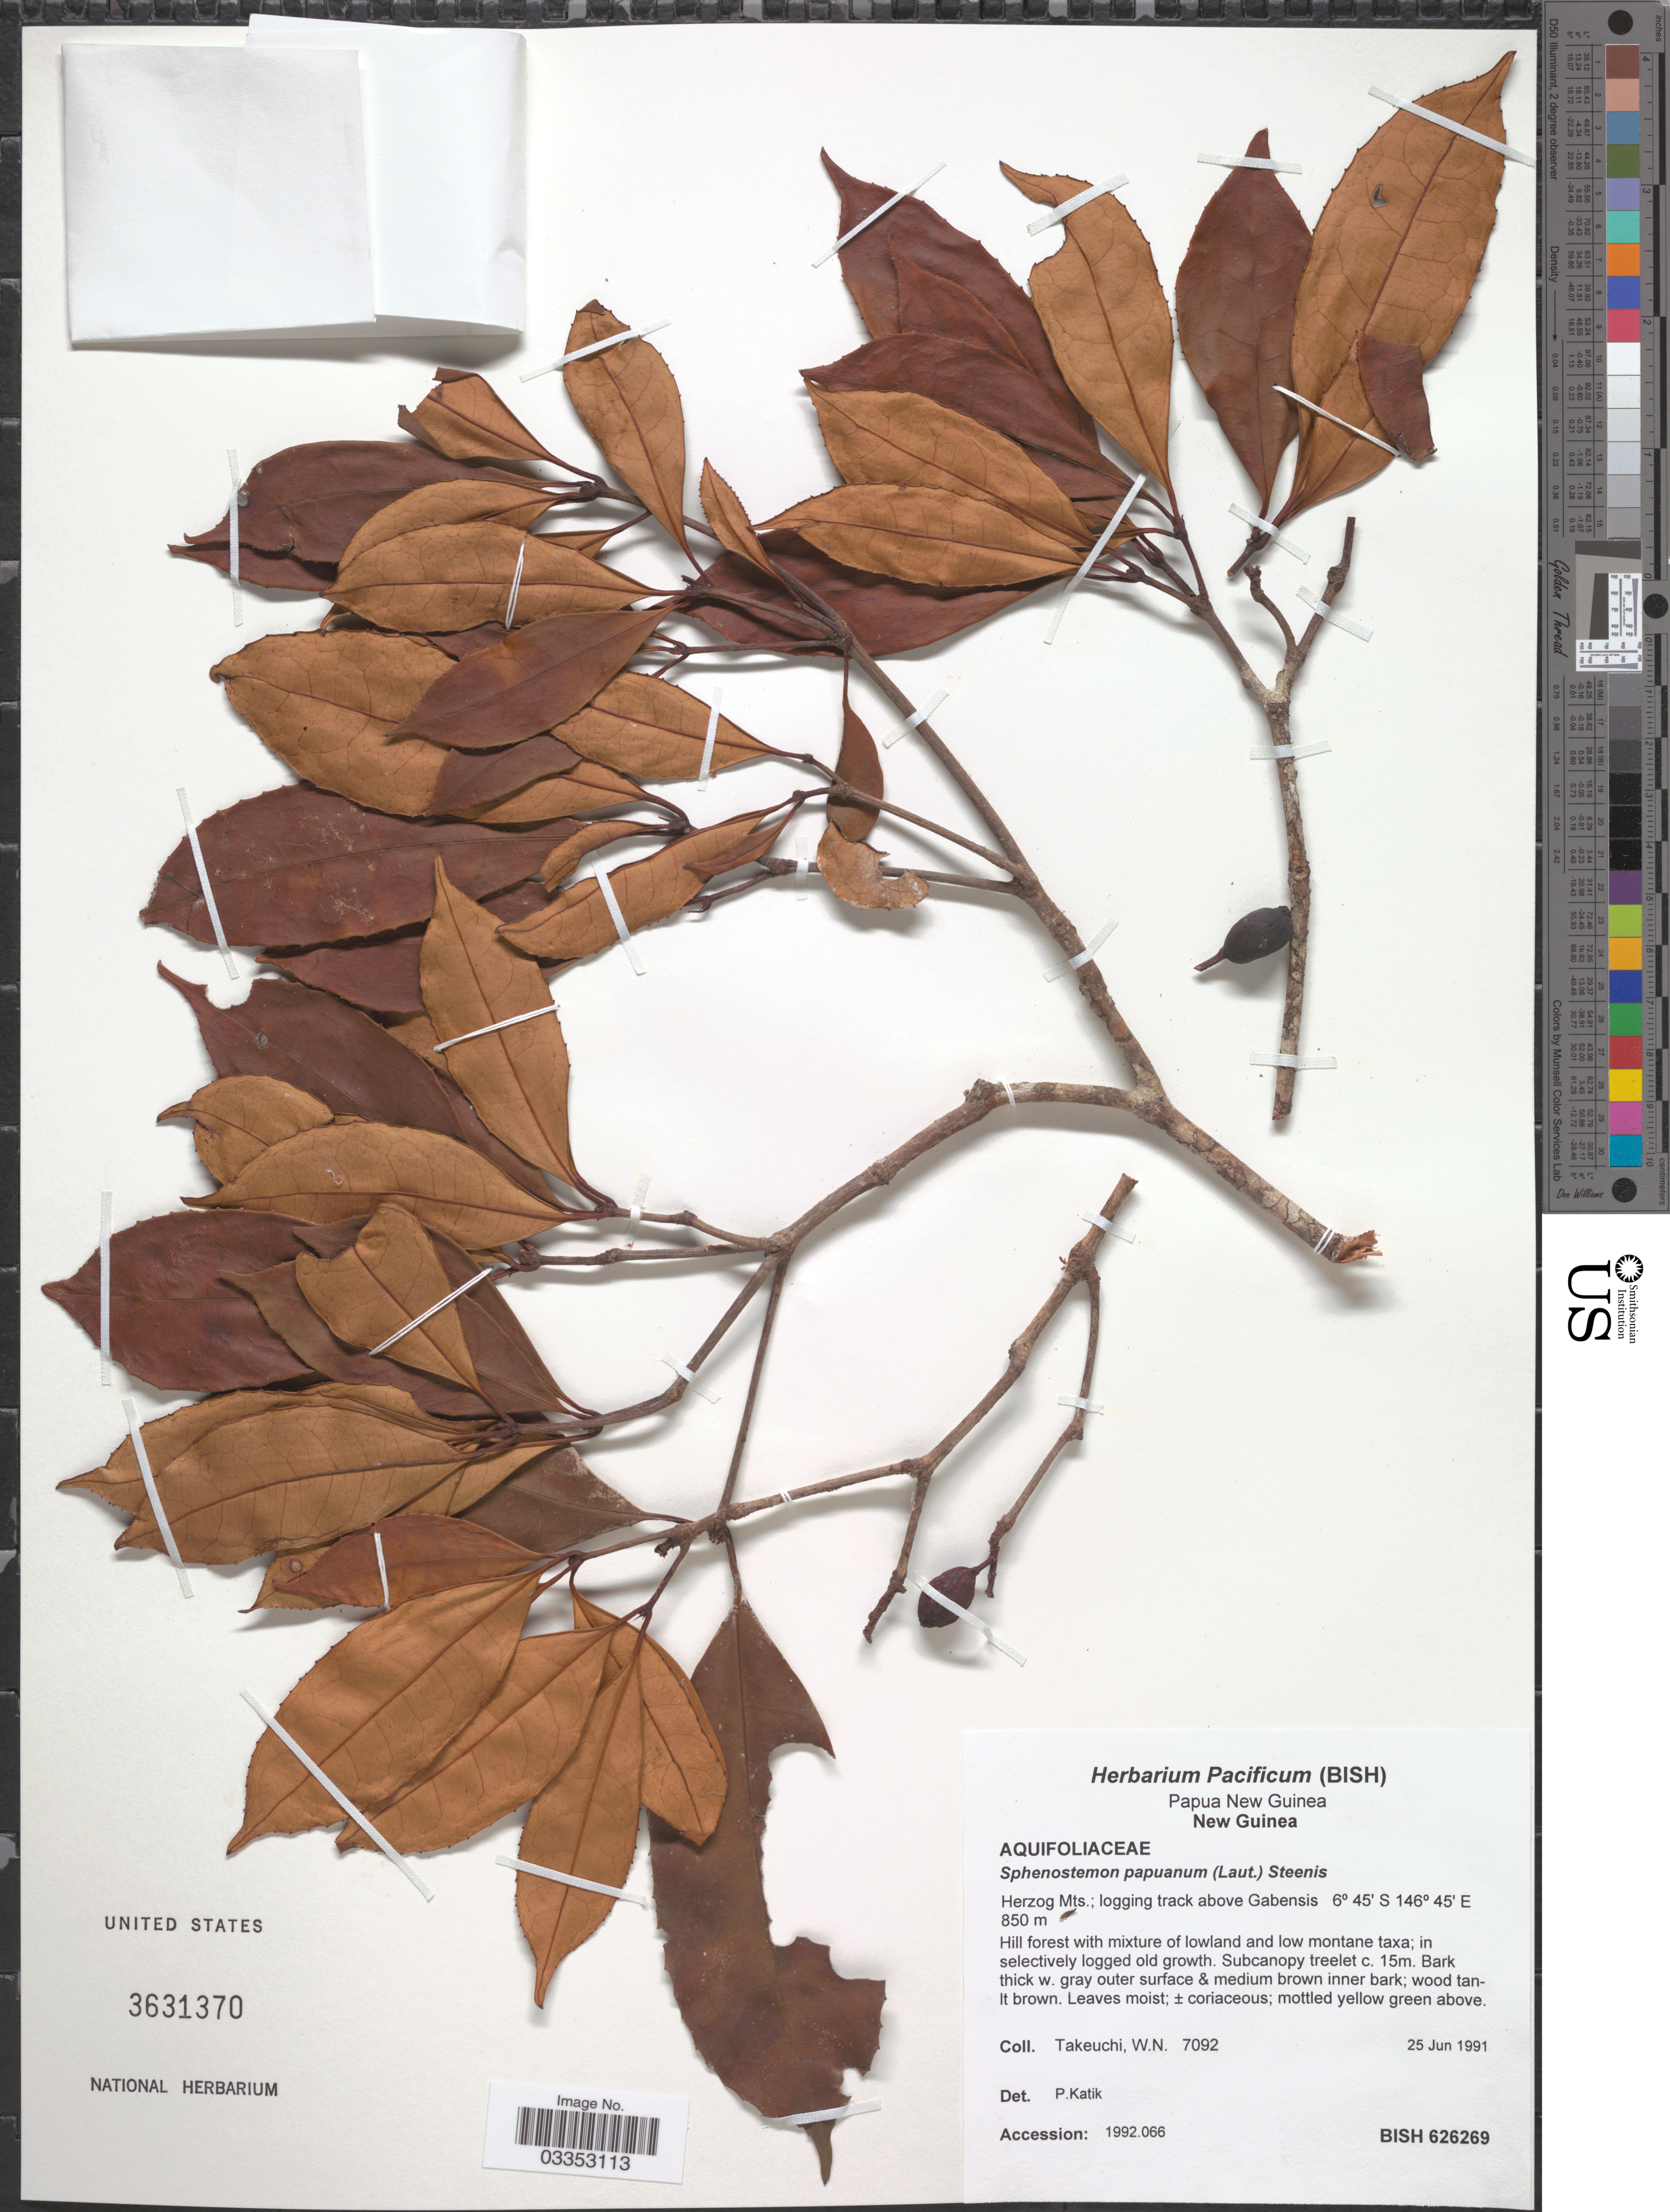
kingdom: Plantae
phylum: Tracheophyta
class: Magnoliopsida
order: Paracryphiales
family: Paracryphiaceae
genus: Sphenostemon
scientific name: Sphenostemon papuanus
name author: (Lauterb.) Steenis & Erdtm.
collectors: W. N. Takeuchi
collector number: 7092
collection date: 1991-06-25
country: Papua New Guinea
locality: New Guinea. Herzog Mts.; logging track above Gabensis.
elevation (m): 850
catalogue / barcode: US 3631370